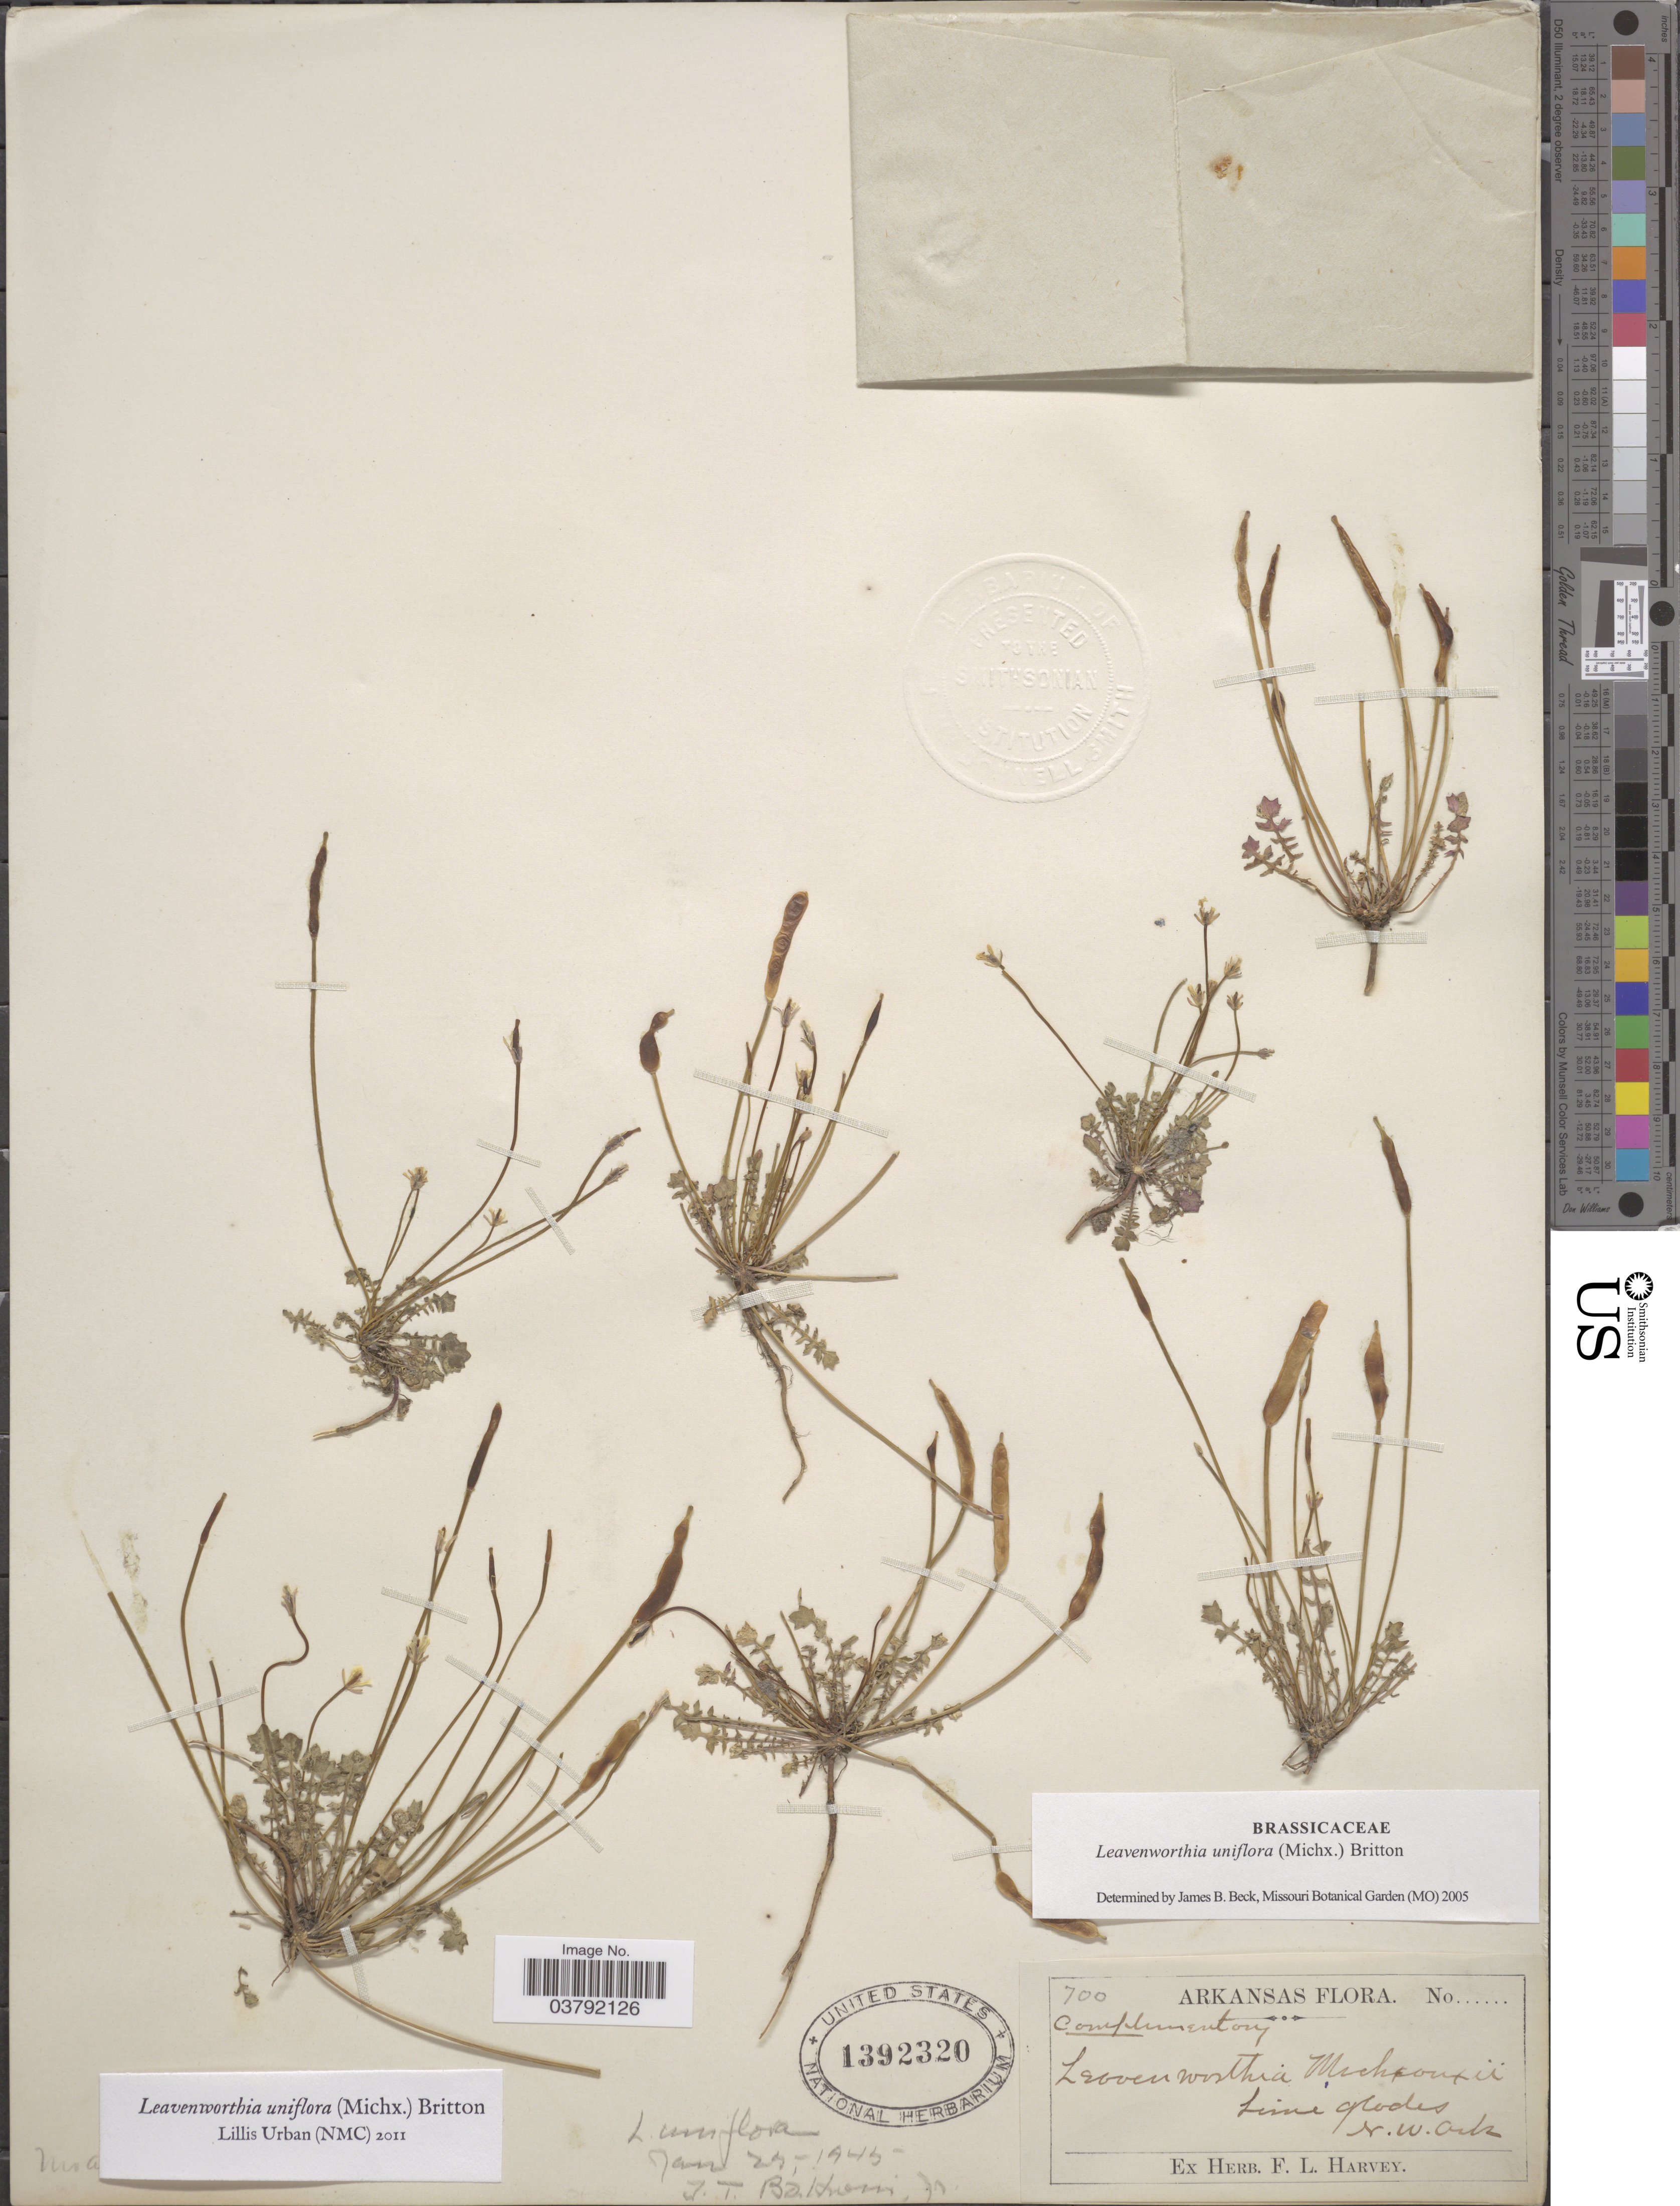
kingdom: Plantae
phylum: Tracheophyta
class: Magnoliopsida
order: Brassicales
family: Brassicaceae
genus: Leavenworthia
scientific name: Leavenworthia uniflora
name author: (Michx.) Britton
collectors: ex herb. F. L. Harvey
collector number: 700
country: United States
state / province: Arkansas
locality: N. W. Ark.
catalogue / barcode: US 1392320